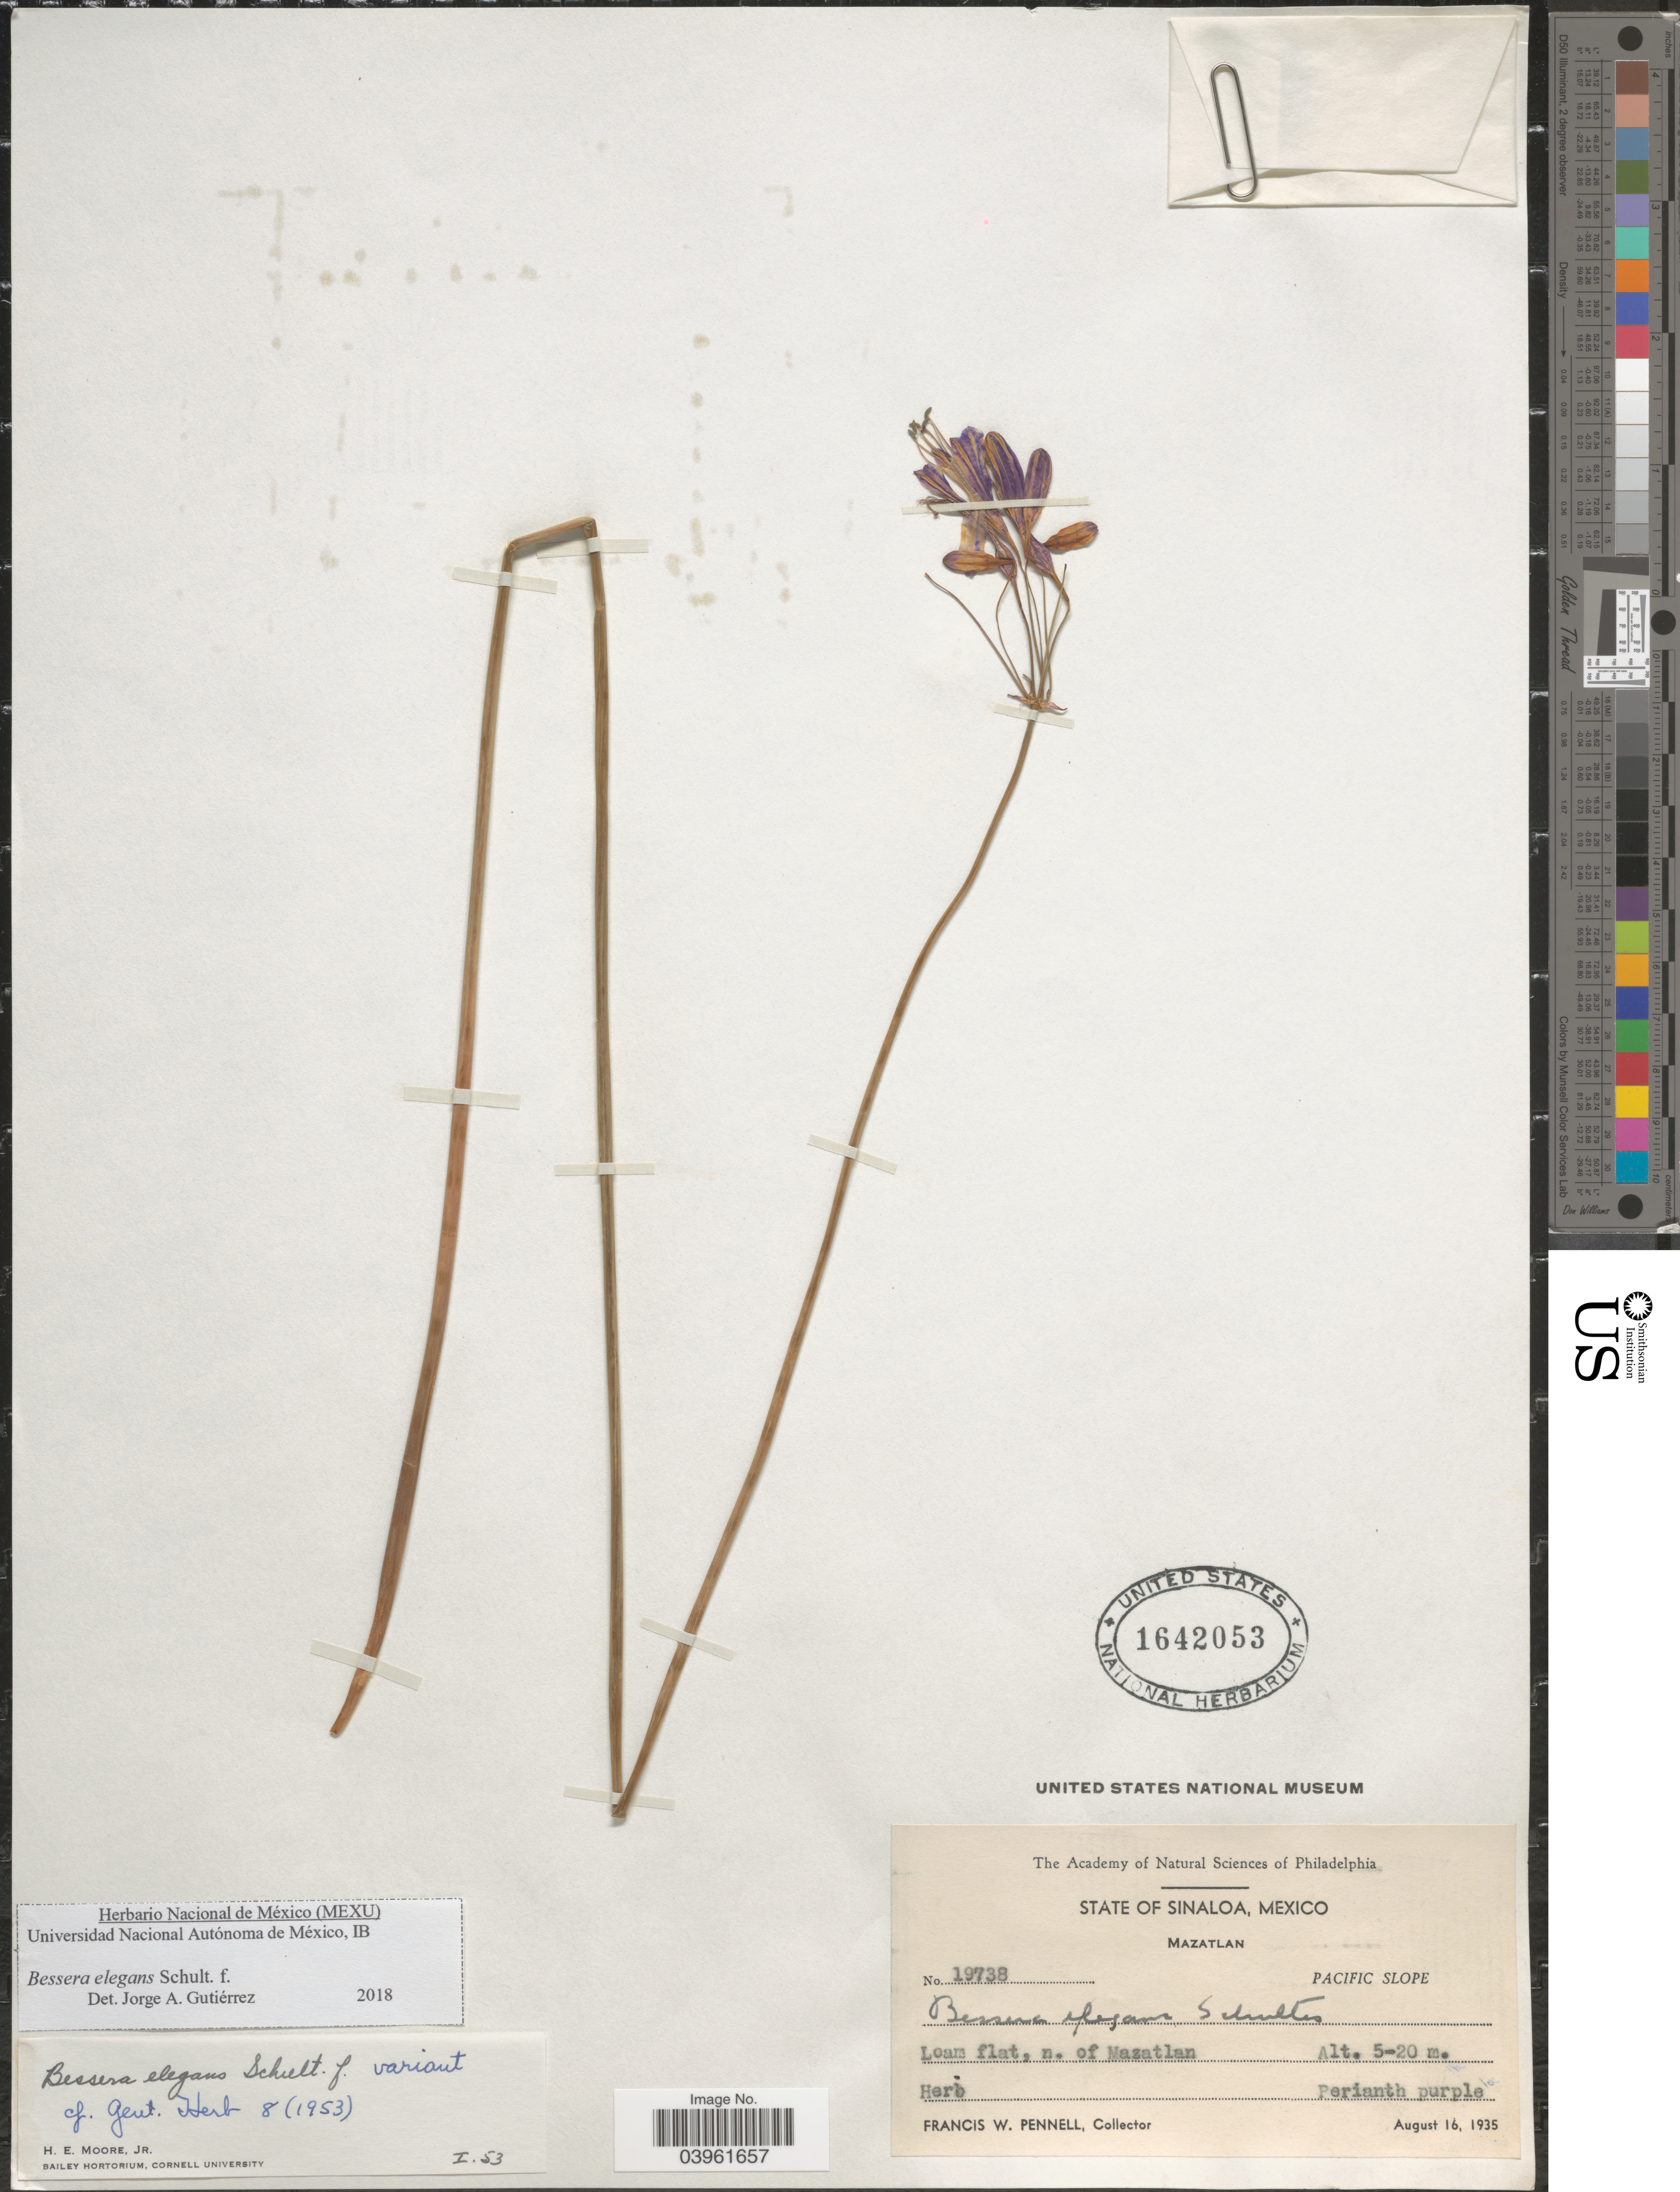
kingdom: Plantae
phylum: Tracheophyta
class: Liliopsida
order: Asparagales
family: Asparagaceae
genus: Bessera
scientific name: Bessera elegans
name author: Schult. f.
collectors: F. W. Pennell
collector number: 19738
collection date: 1935-08-16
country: Mexico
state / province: Sinaloa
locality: Mazatlan. Pacific Slope. Loam flat, n. of Mazatlan.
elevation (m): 5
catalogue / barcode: US 1642053